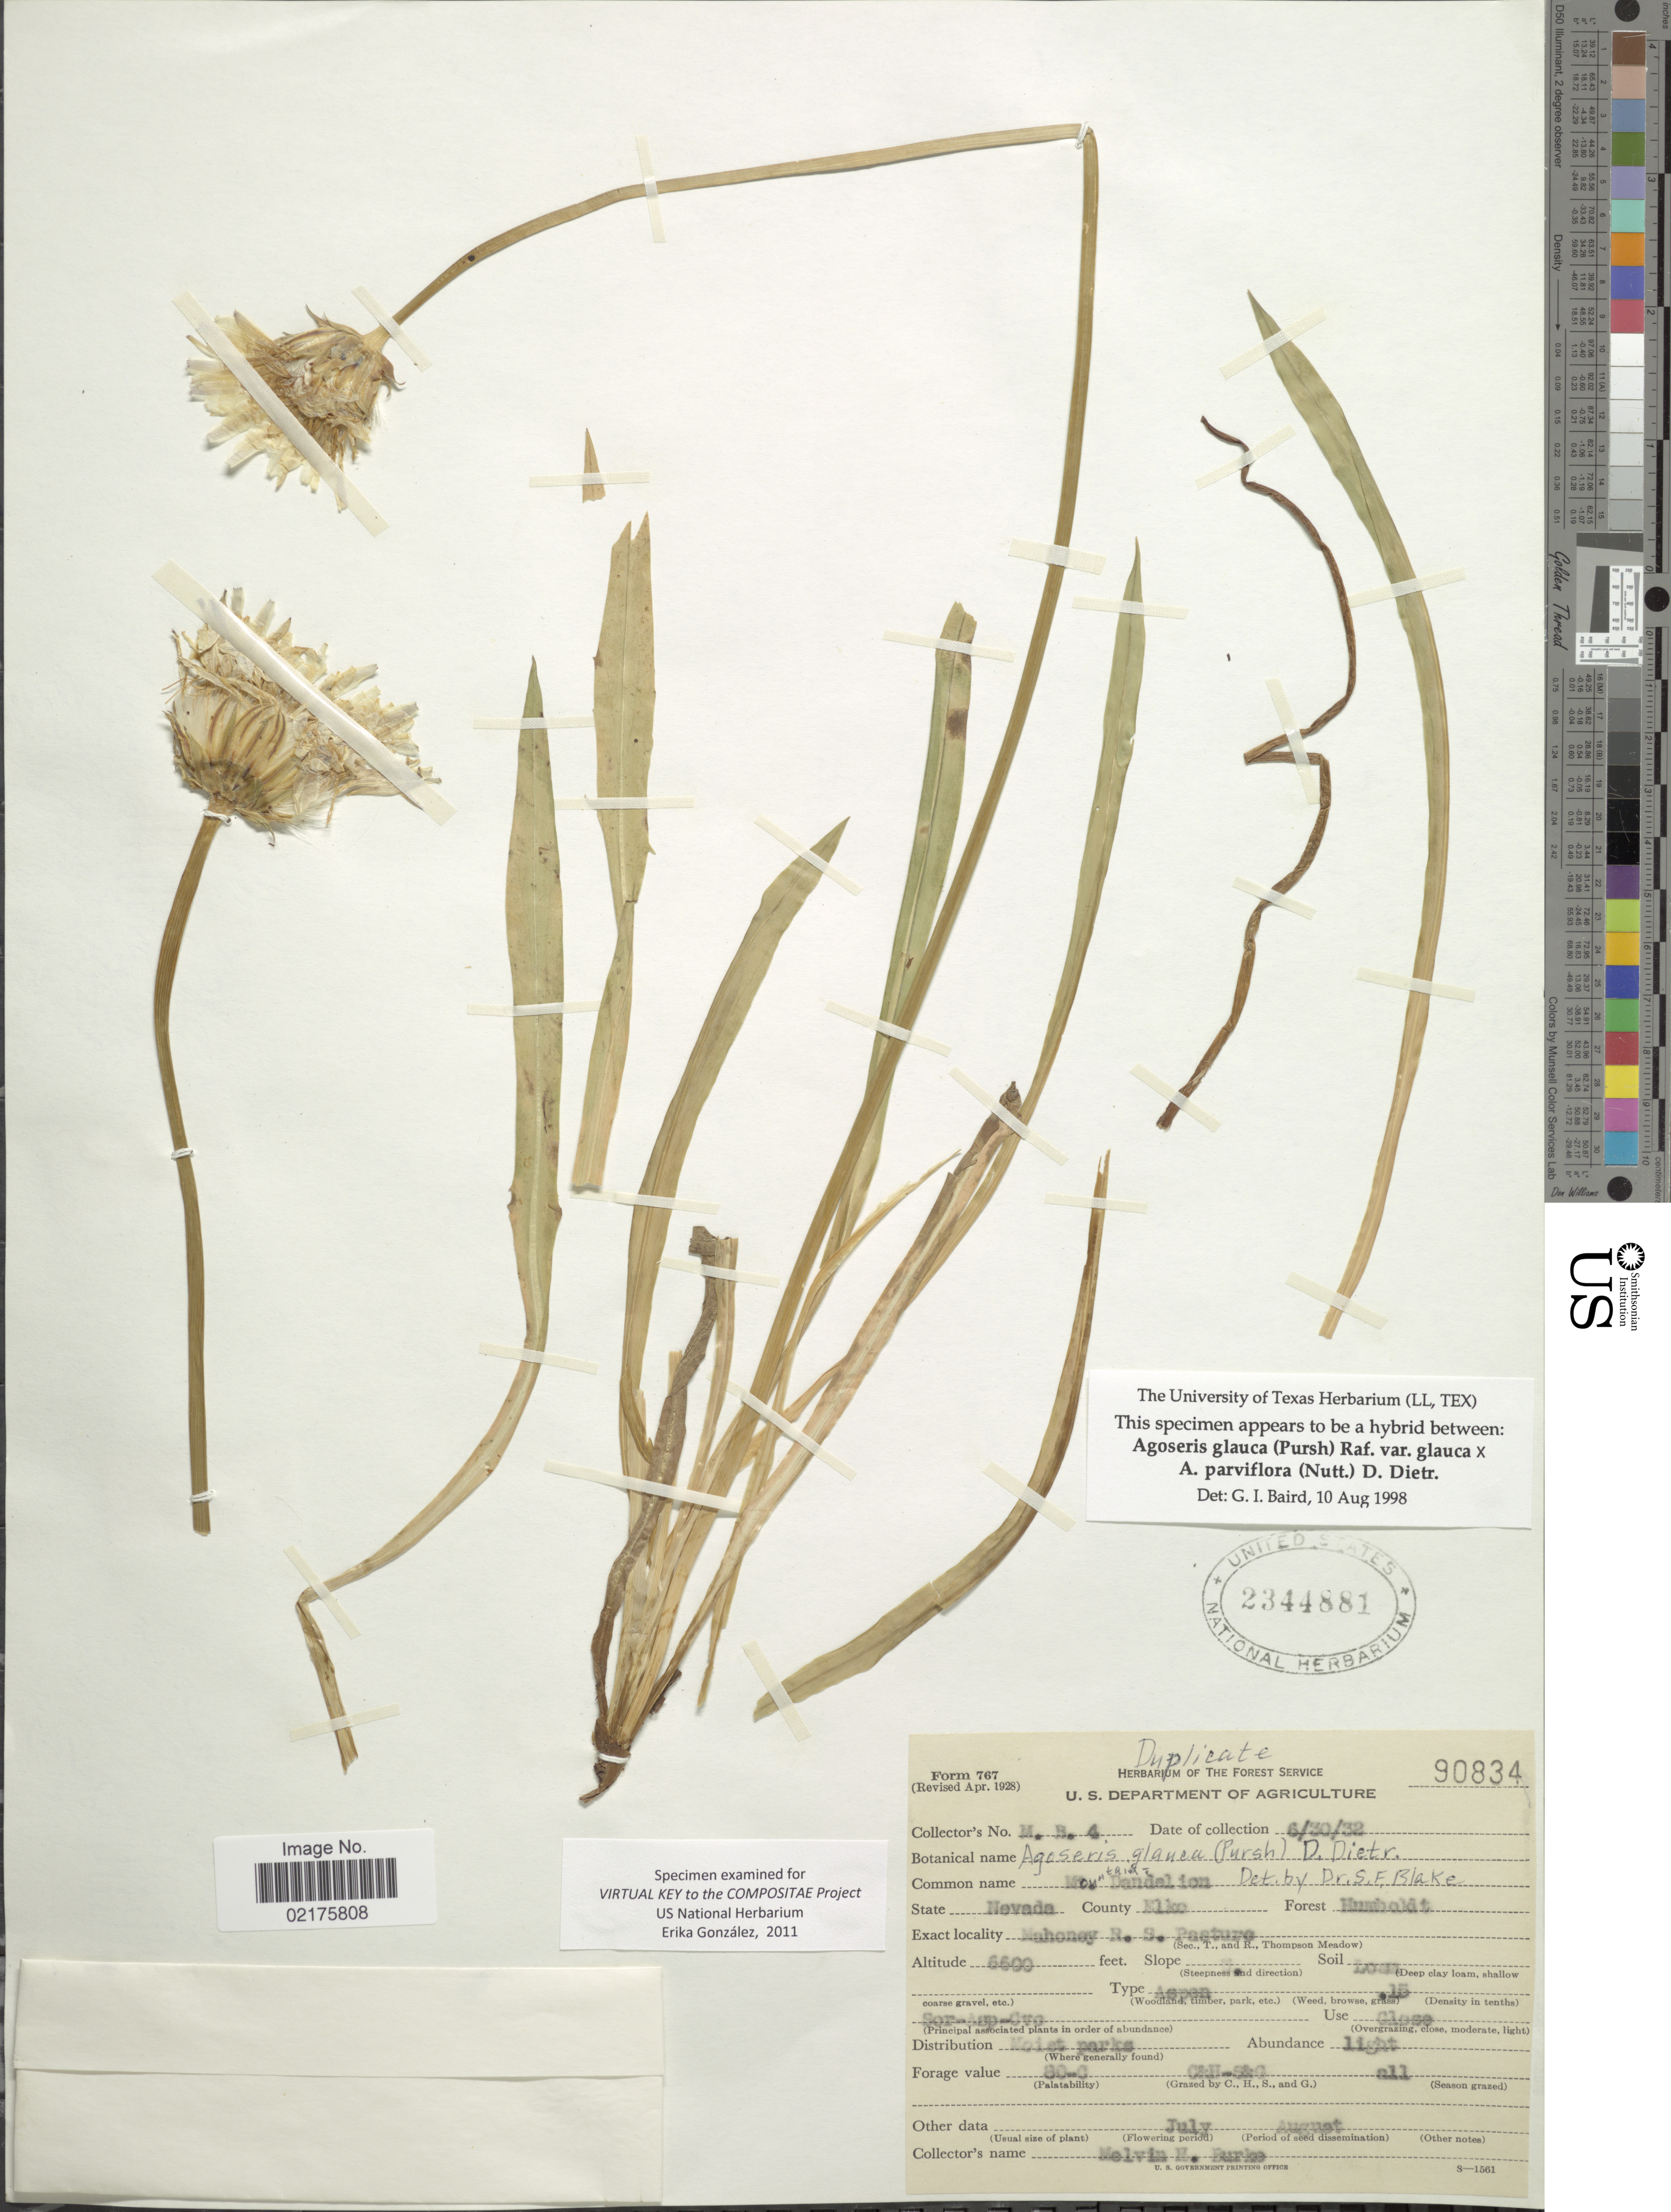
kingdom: Plantae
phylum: Tracheophyta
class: Magnoliopsida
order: Asterales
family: Asteraceae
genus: Agoseris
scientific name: Agoseris glauca var. glauca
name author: (Pursh) Raf.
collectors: M. Burke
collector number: M. B. 4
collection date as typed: Transcribed d/m/y: 30/6/32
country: United States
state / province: Nevada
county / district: Elko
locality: Mahoney R. S. Pasture, Humboldt Forest, Elko County.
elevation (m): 2012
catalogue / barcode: US 2344881